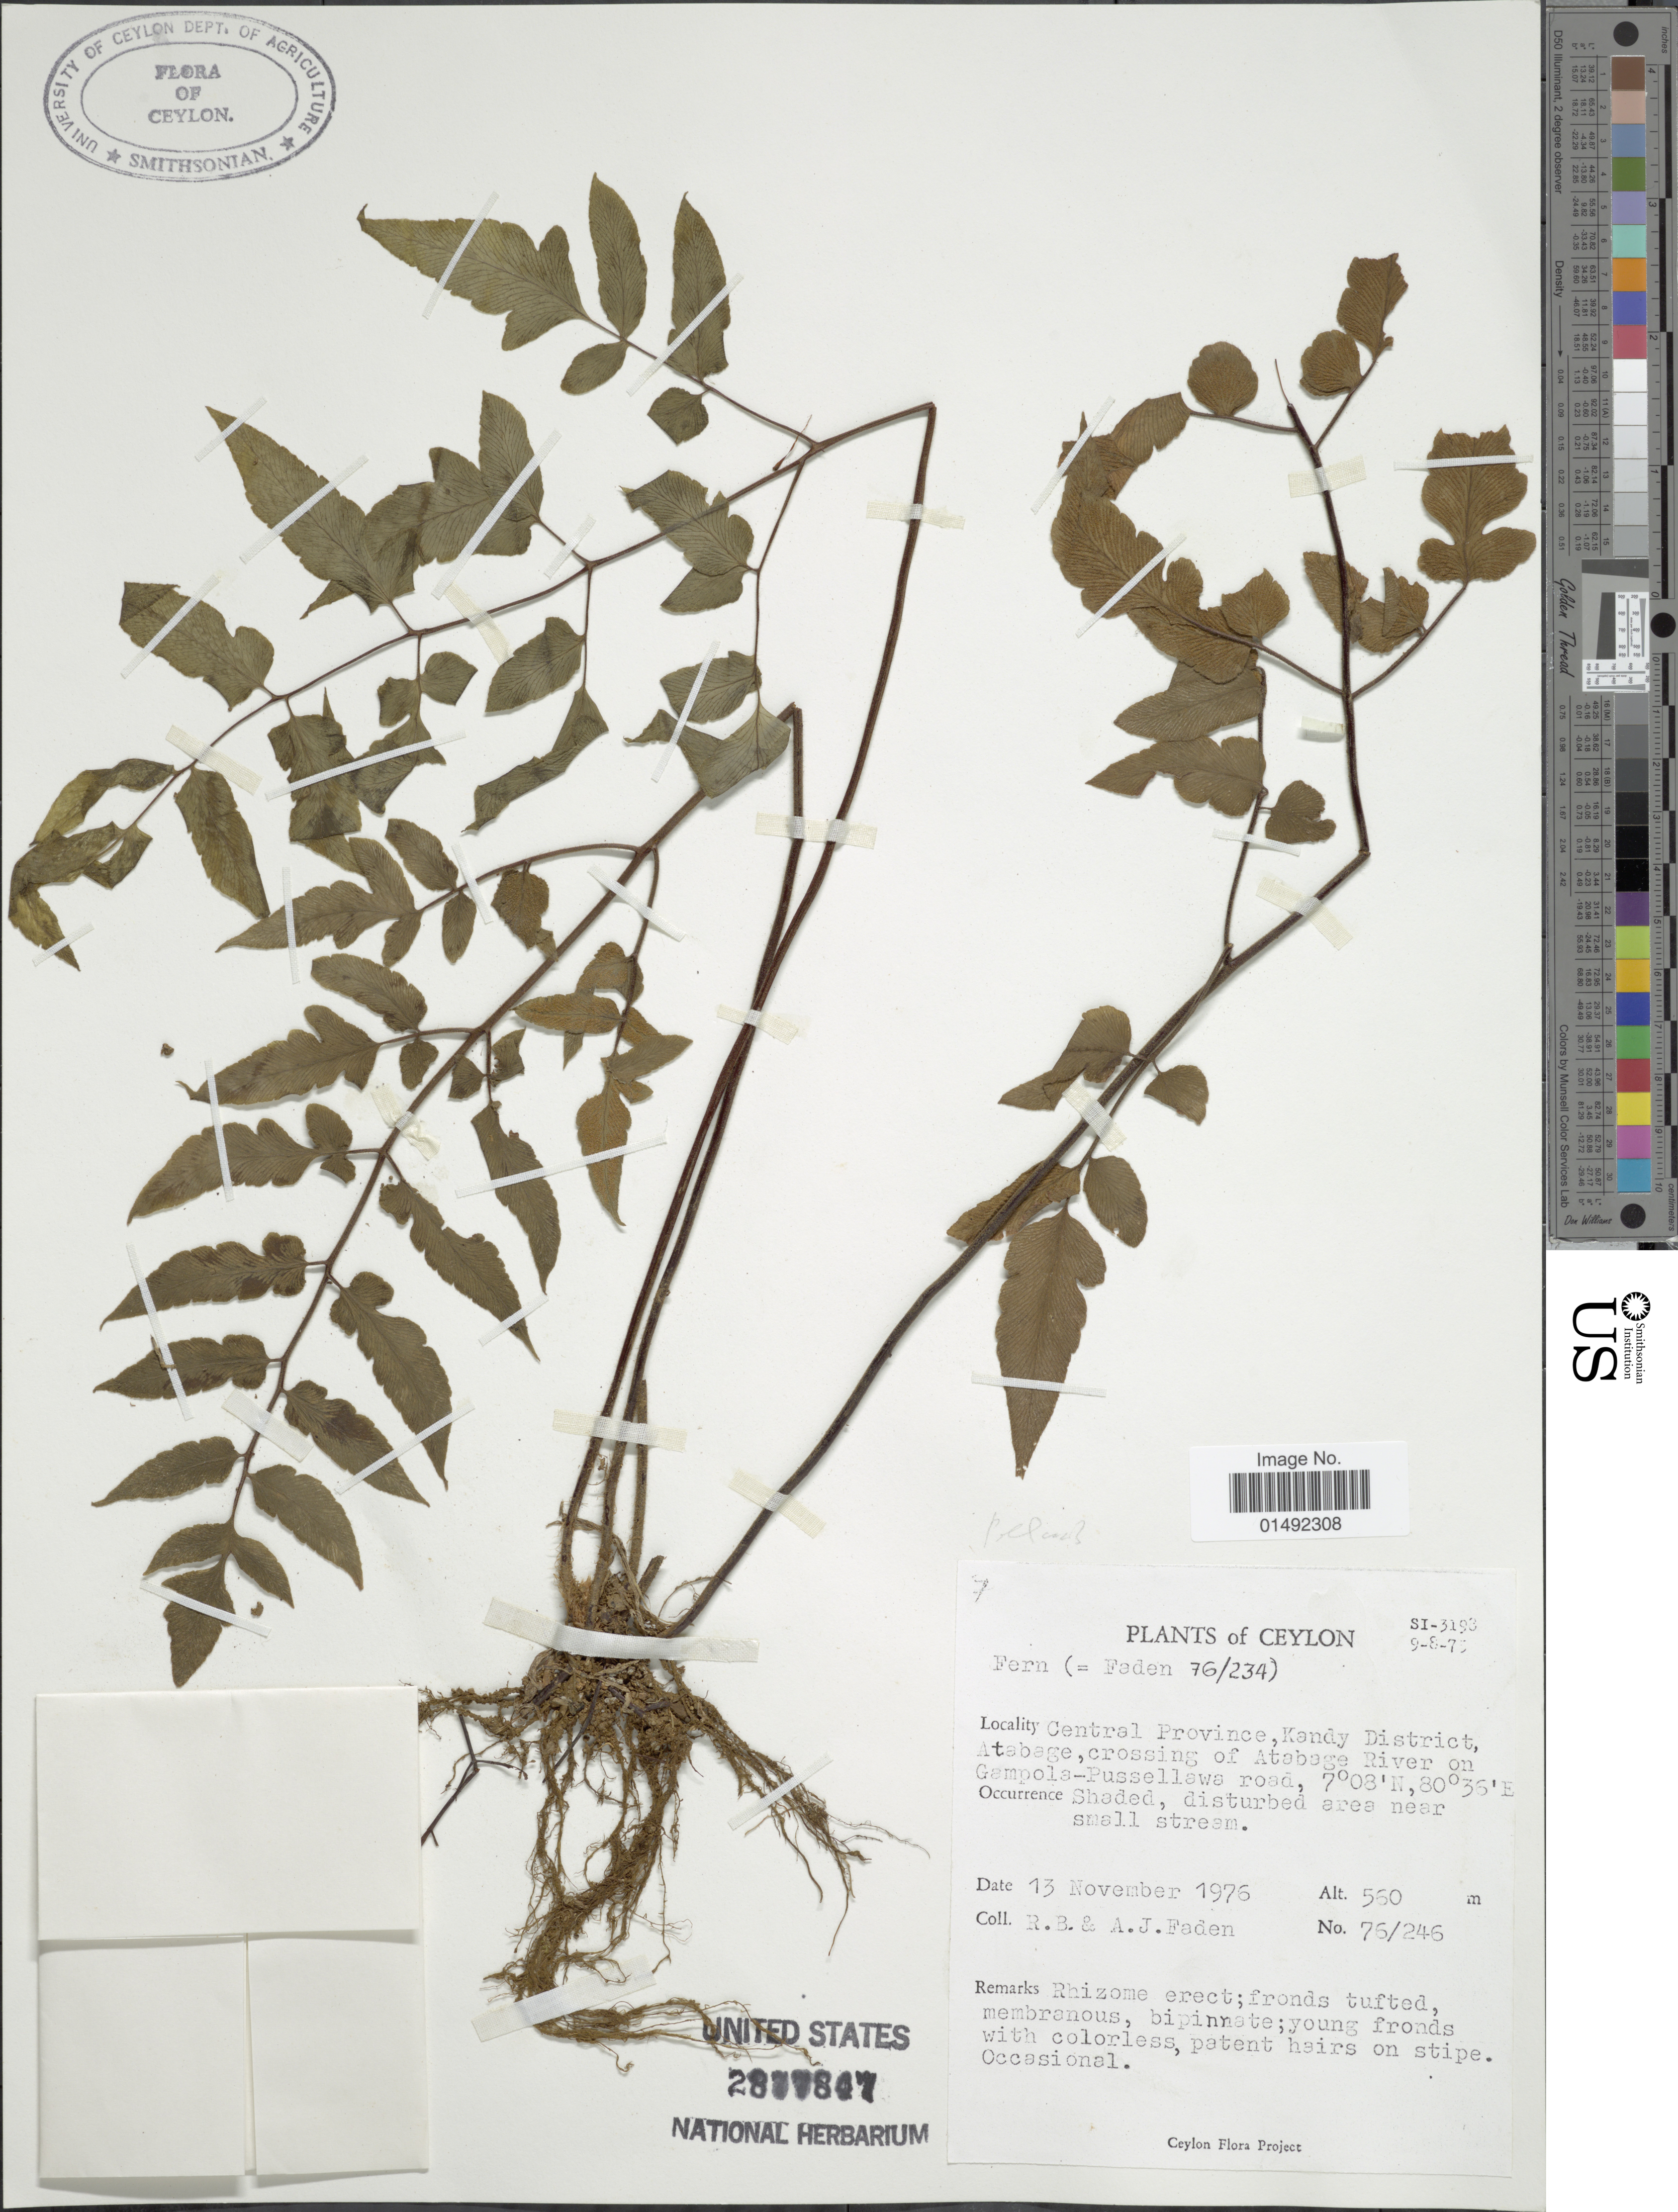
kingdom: Plantae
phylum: Tracheophyta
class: Polypodiopsida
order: Polypodiales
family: Pteridaceae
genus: Pellaea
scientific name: Pellaea sp.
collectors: R. B. Faden & A. J. Faden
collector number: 76/246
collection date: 1976-11-13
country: Sri Lanka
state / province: Central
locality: Ceylon, Kandy District, Atabage, crossing of Atabage River on Gampola-Pussellawa road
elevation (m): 560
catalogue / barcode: US 2877847